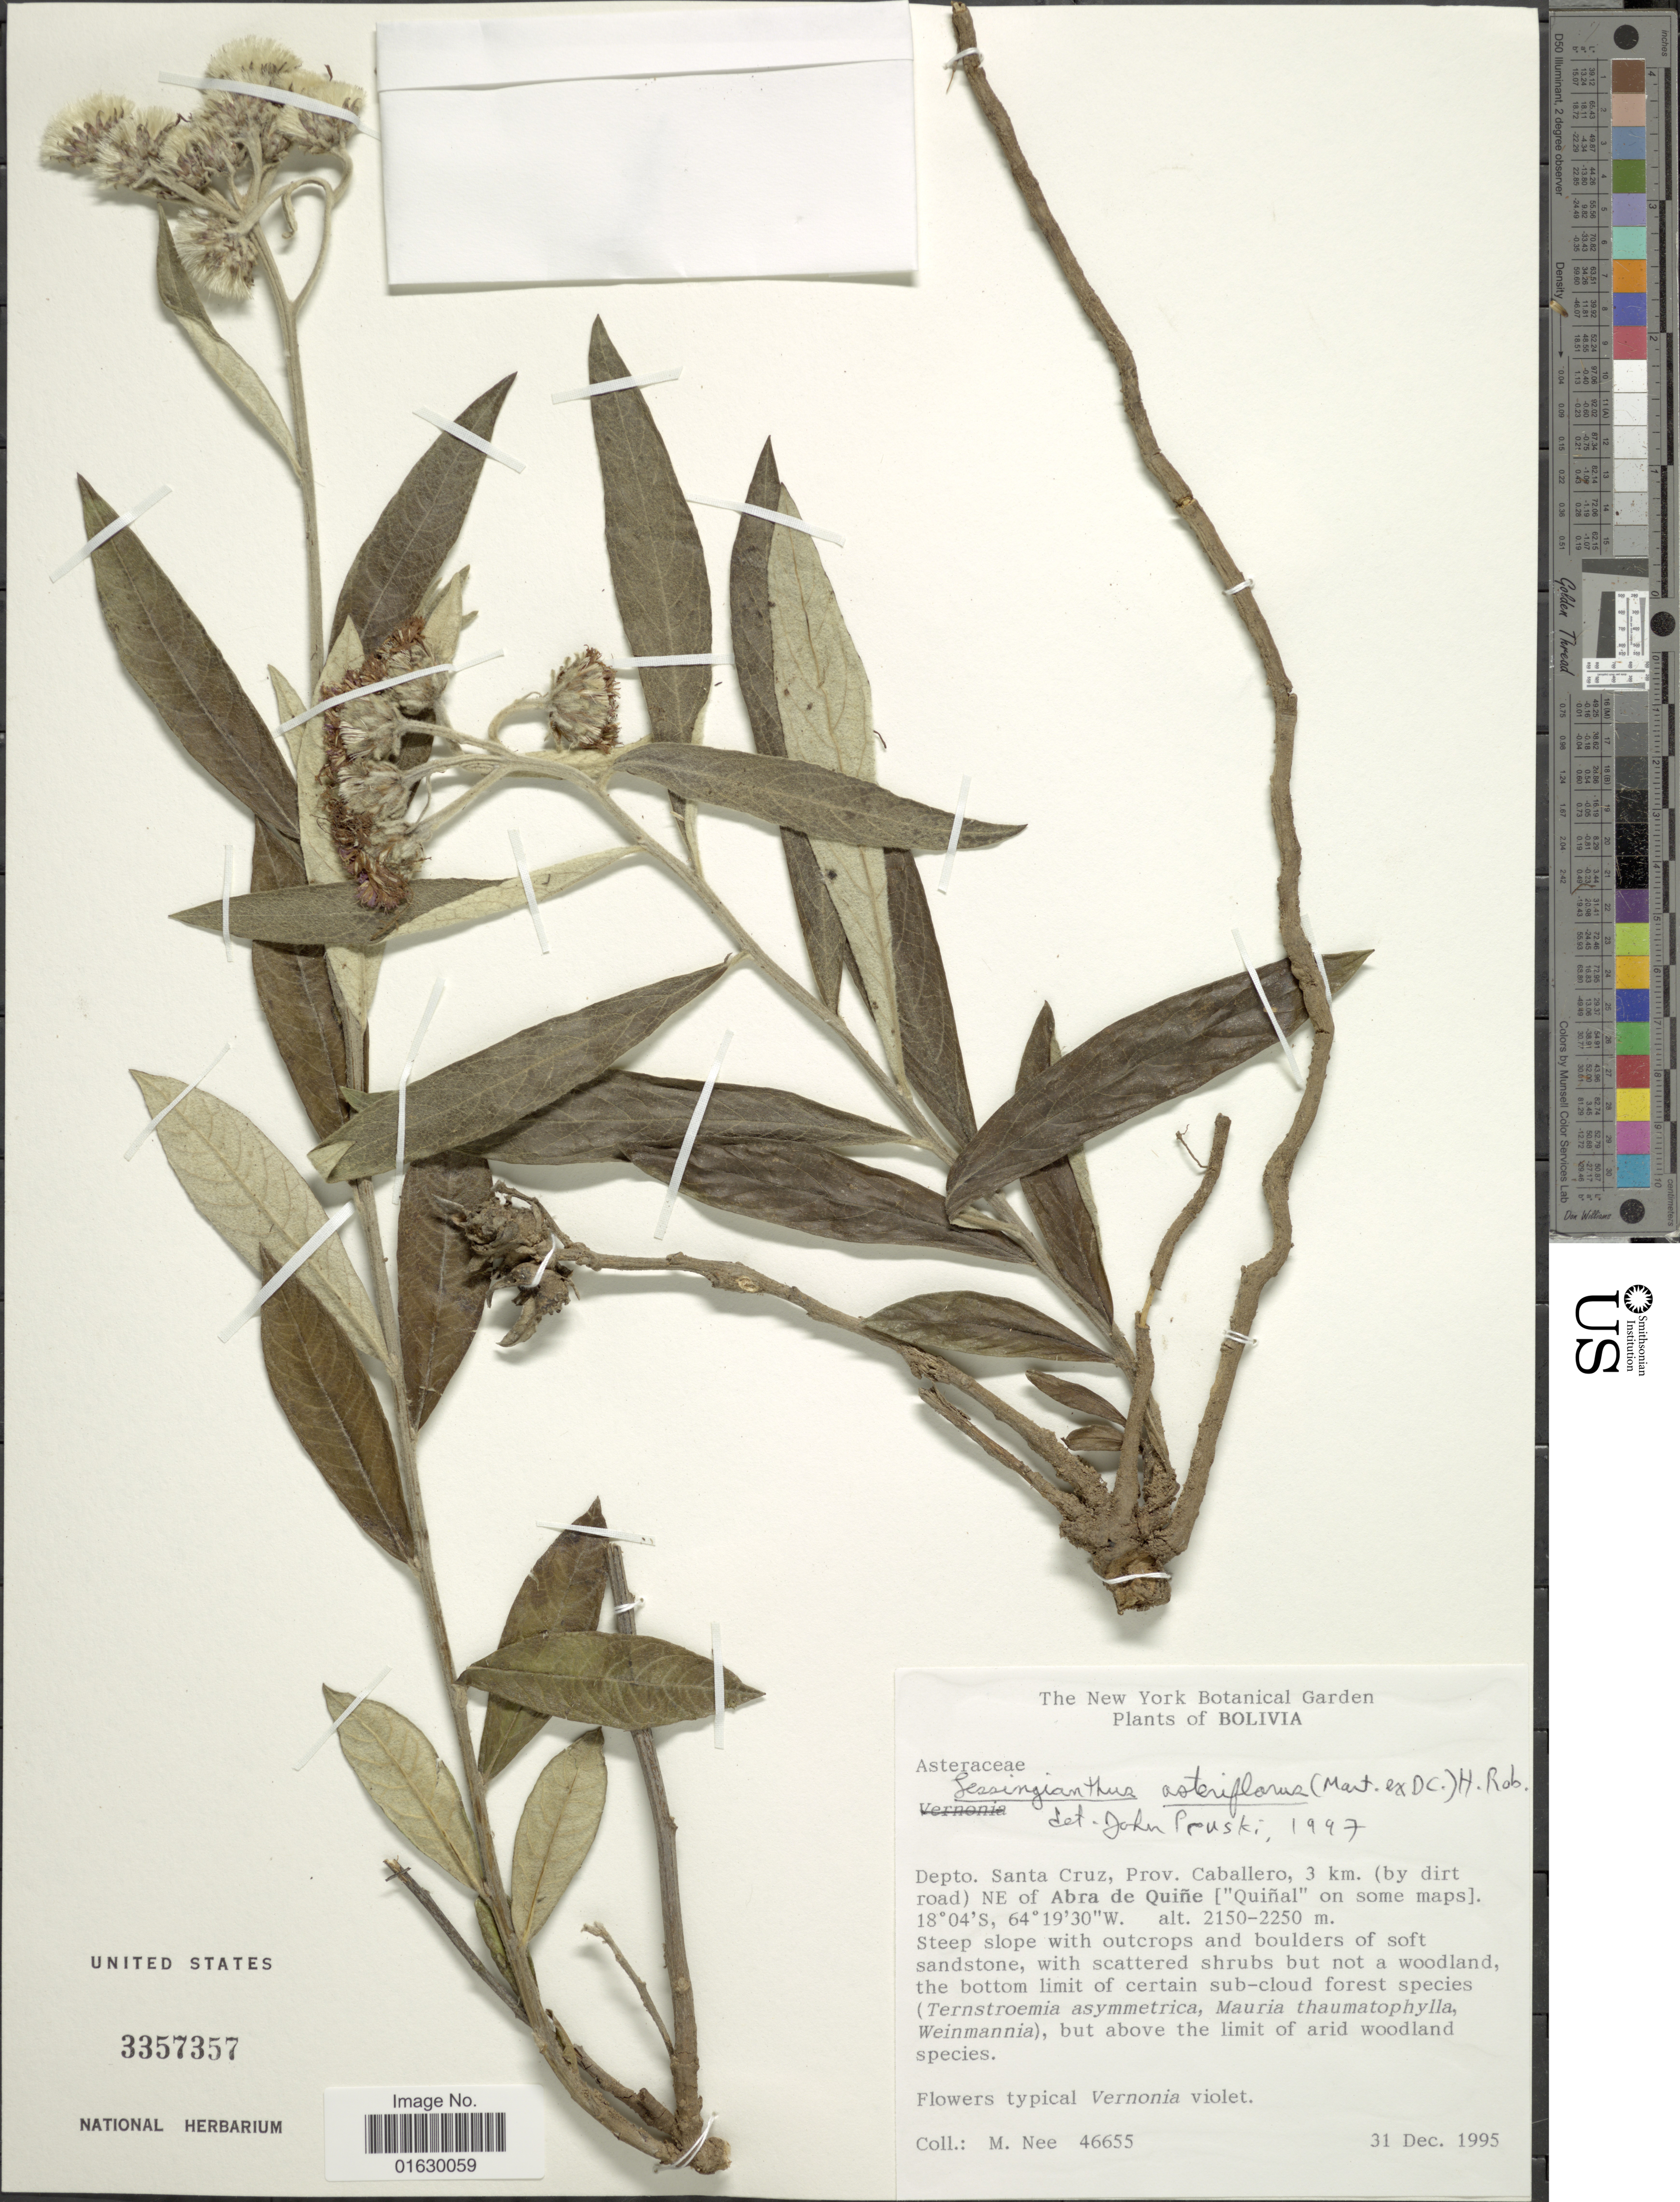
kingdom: Plantae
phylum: Tracheophyta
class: Magnoliopsida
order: Asterales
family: Asteraceae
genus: Lessingianthus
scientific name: Lessingianthus asteriflorus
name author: (Mart. ex DC.) H. Rob.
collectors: M. Nee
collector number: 46655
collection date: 1995-12-31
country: Bolivia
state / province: Santa Cruz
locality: Depto. Santa Cruz, Prov. Caballero, 3 km (by dirt road) NE of Abra de Quine (Quinal on some maps)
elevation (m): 2150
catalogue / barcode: US 3357357